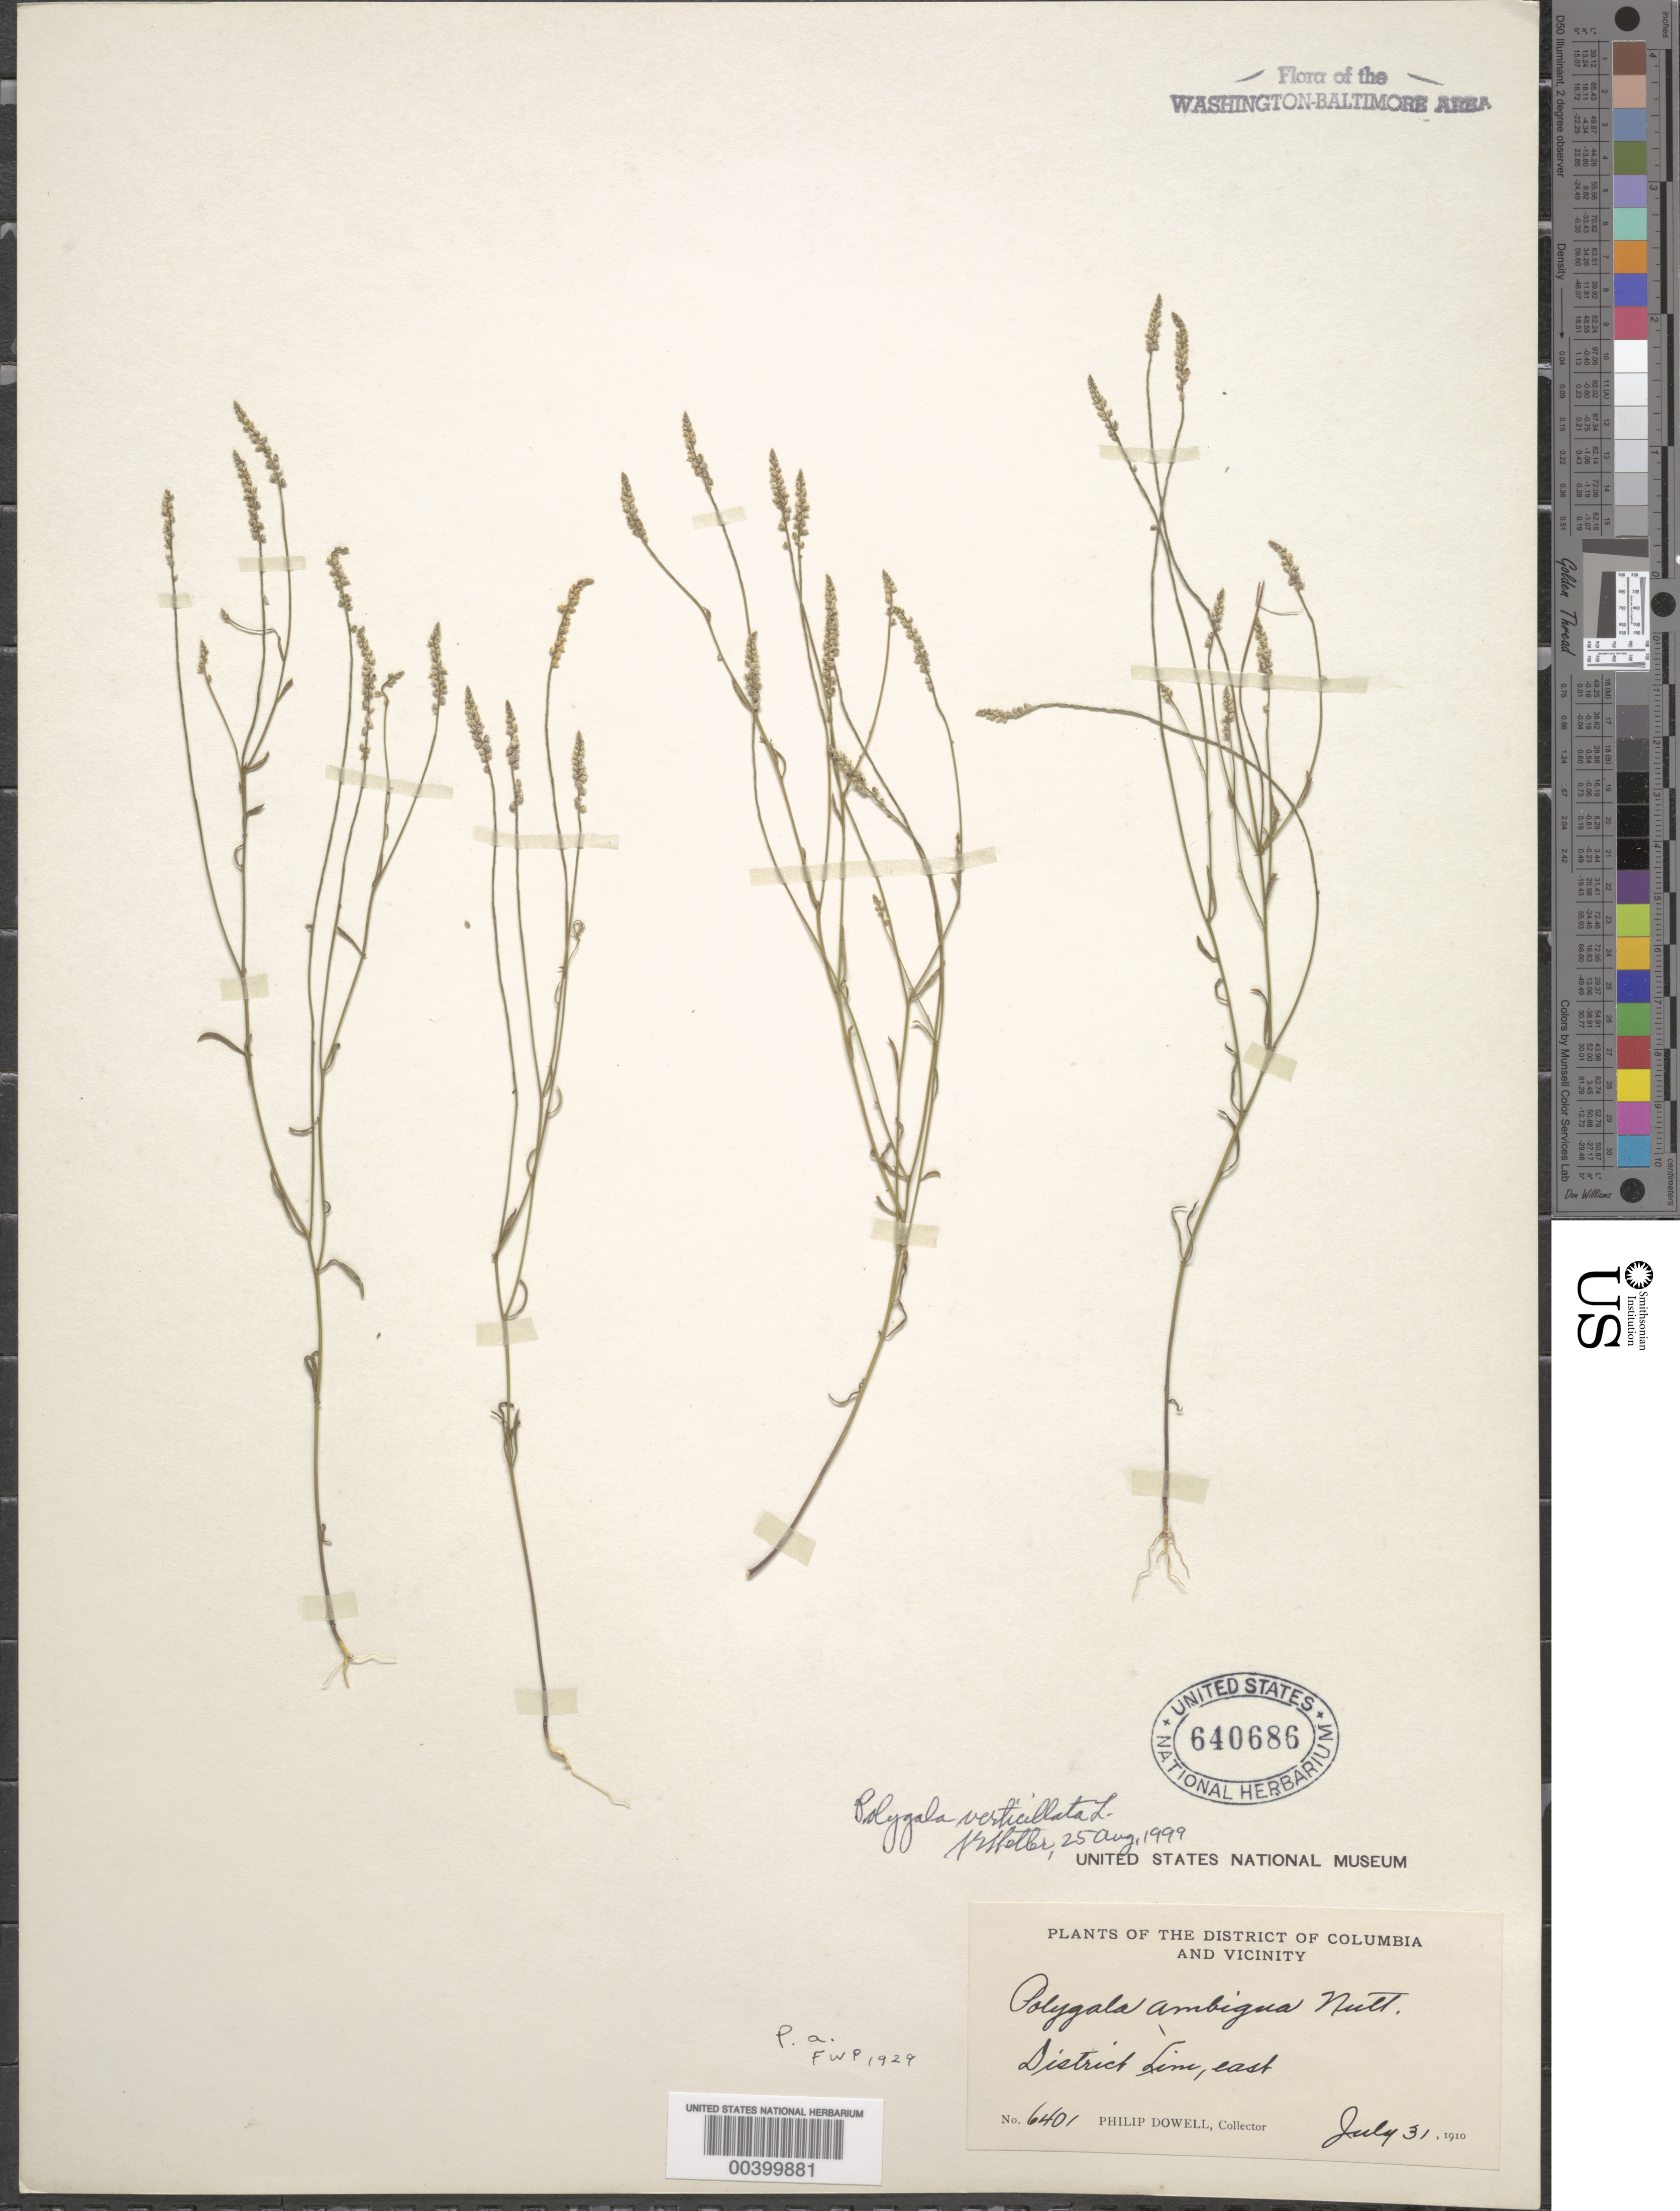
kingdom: Plantae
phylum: Tracheophyta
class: Magnoliopsida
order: Fabales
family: Polygalaceae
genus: Polygala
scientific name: Polygala verticillata var. ambigua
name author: (Nutt.) Alph. Wood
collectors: P. Dowell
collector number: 6401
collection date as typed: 31 Jul 1910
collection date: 1910-07-31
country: United States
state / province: District of Columbia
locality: District Line, East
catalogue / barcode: US 640686